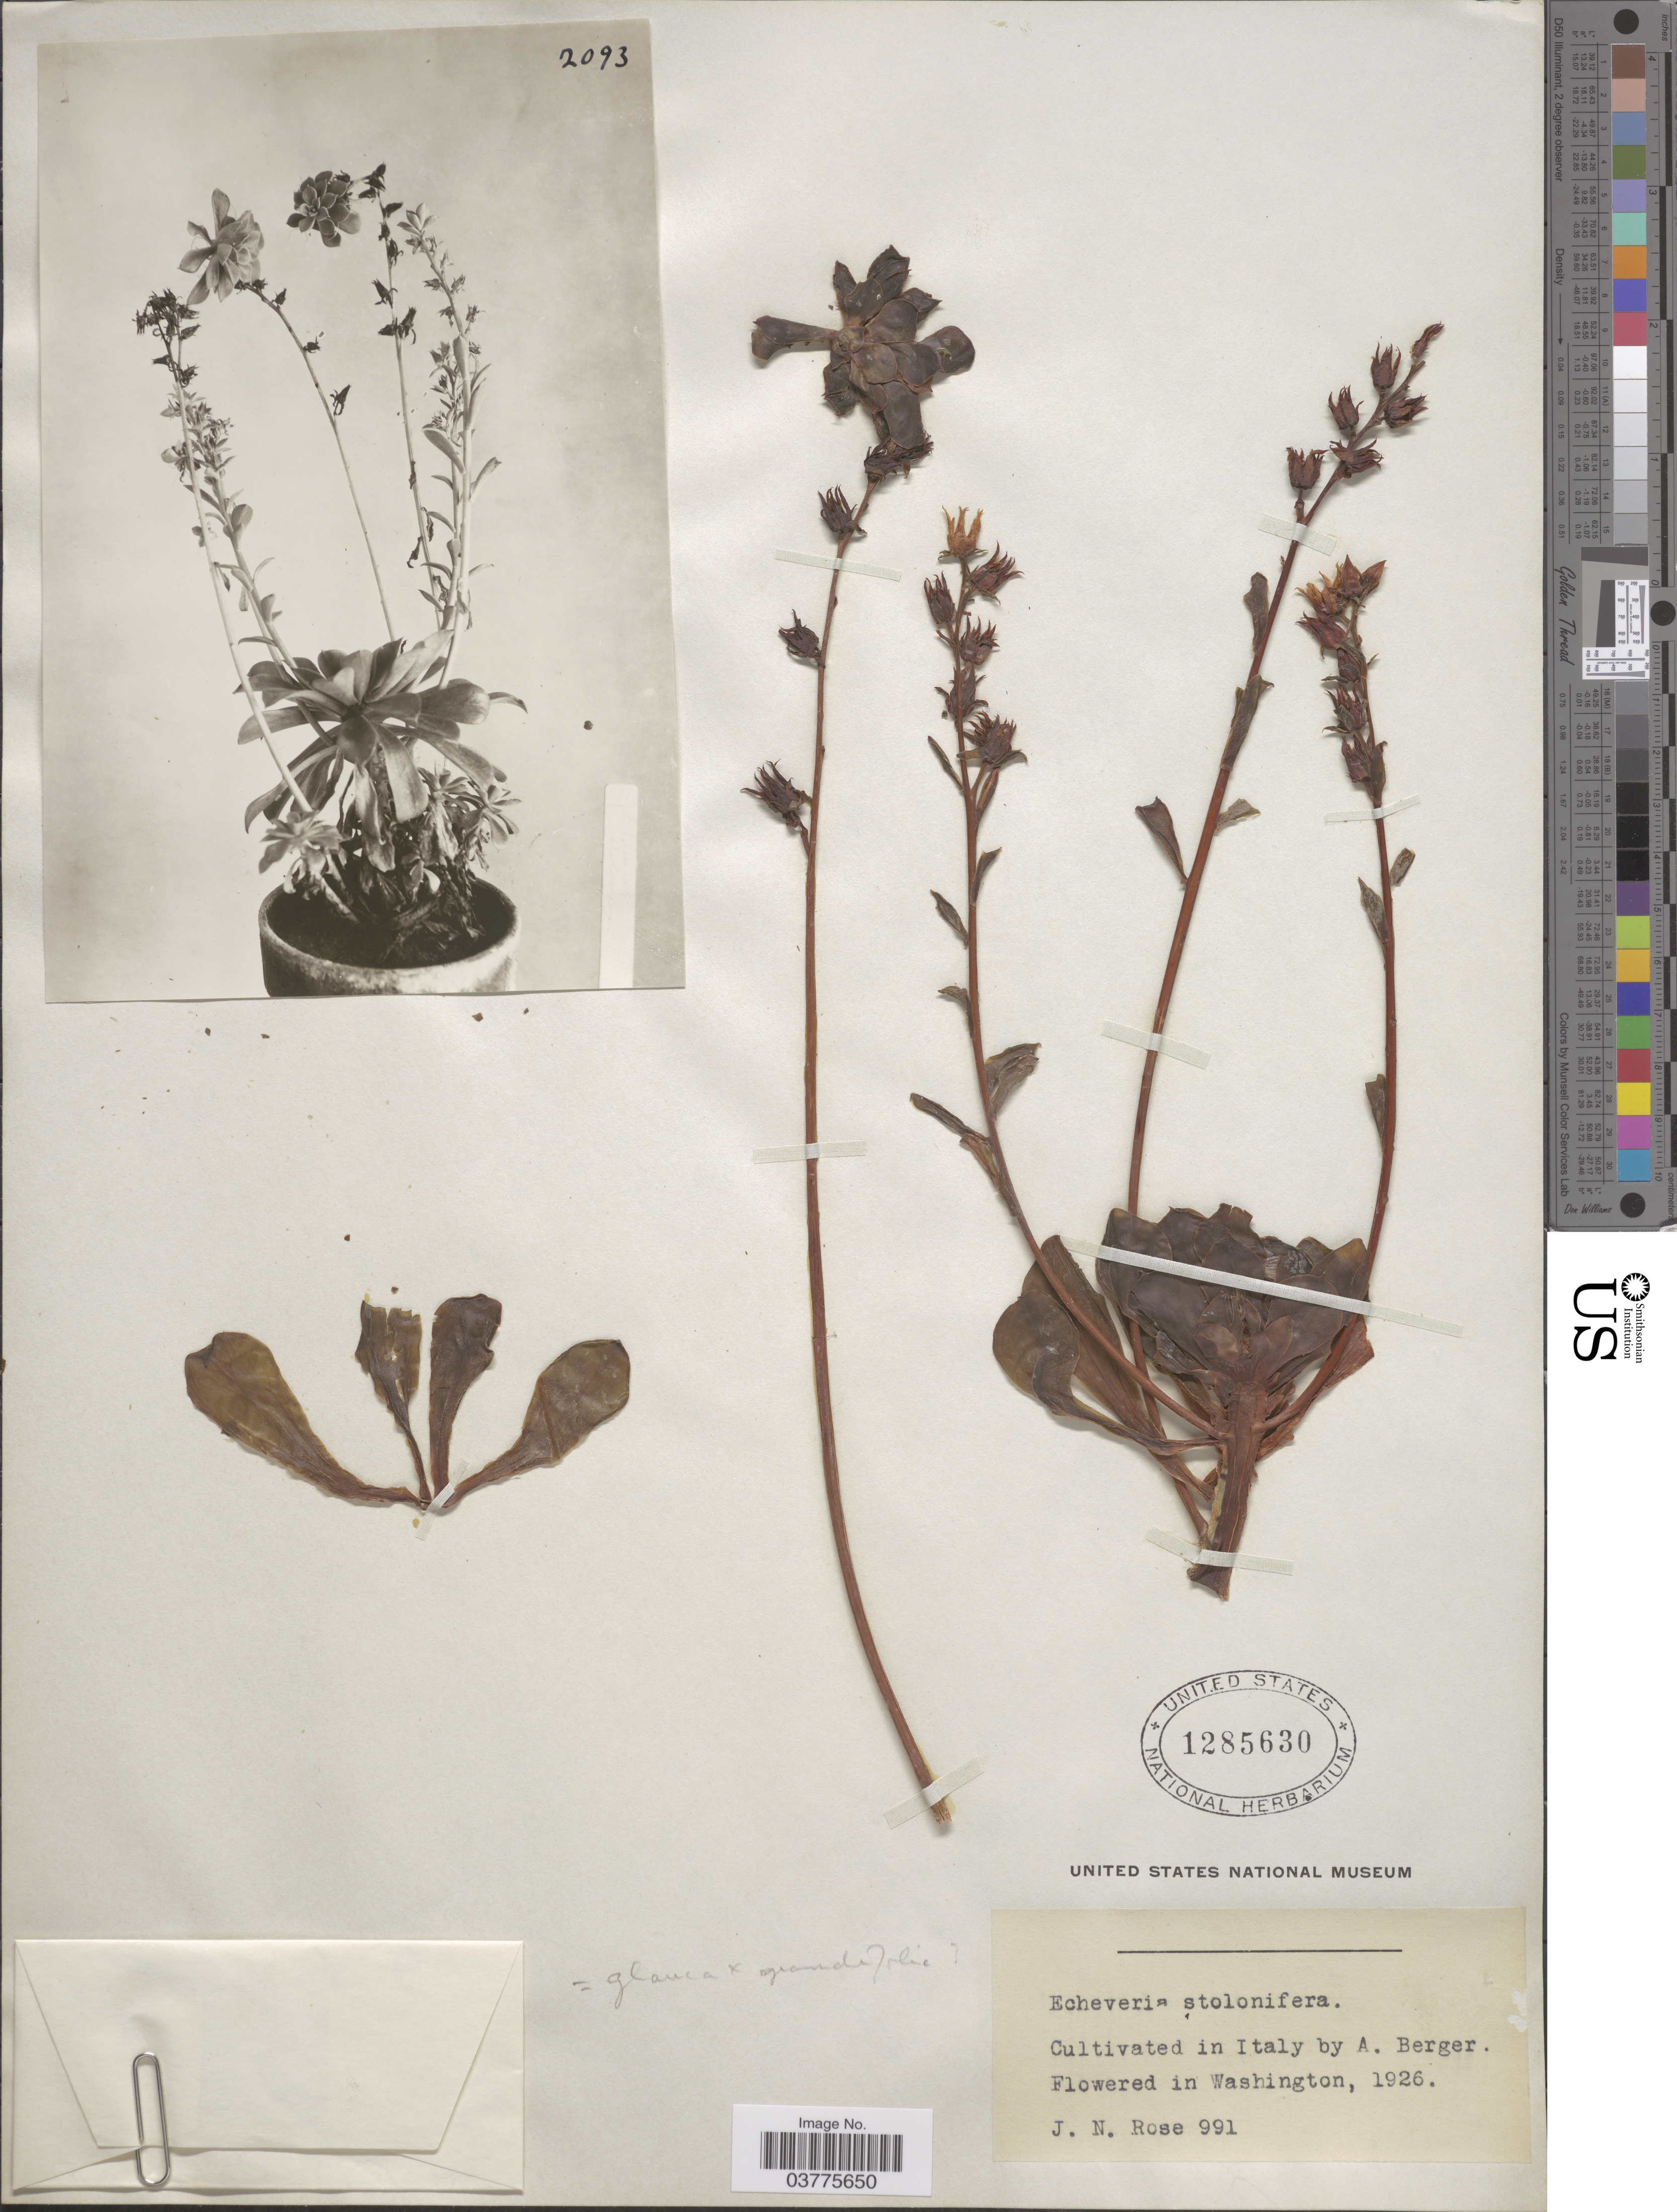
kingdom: Plantae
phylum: Tracheophyta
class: Magnoliopsida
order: Saxifragales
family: Crassulaceae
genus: Echeveria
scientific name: Echeveria stolonifera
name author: (Baker) Otto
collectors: A. Berger & J. N. Rose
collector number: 991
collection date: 1926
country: Italy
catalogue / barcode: US 1285630